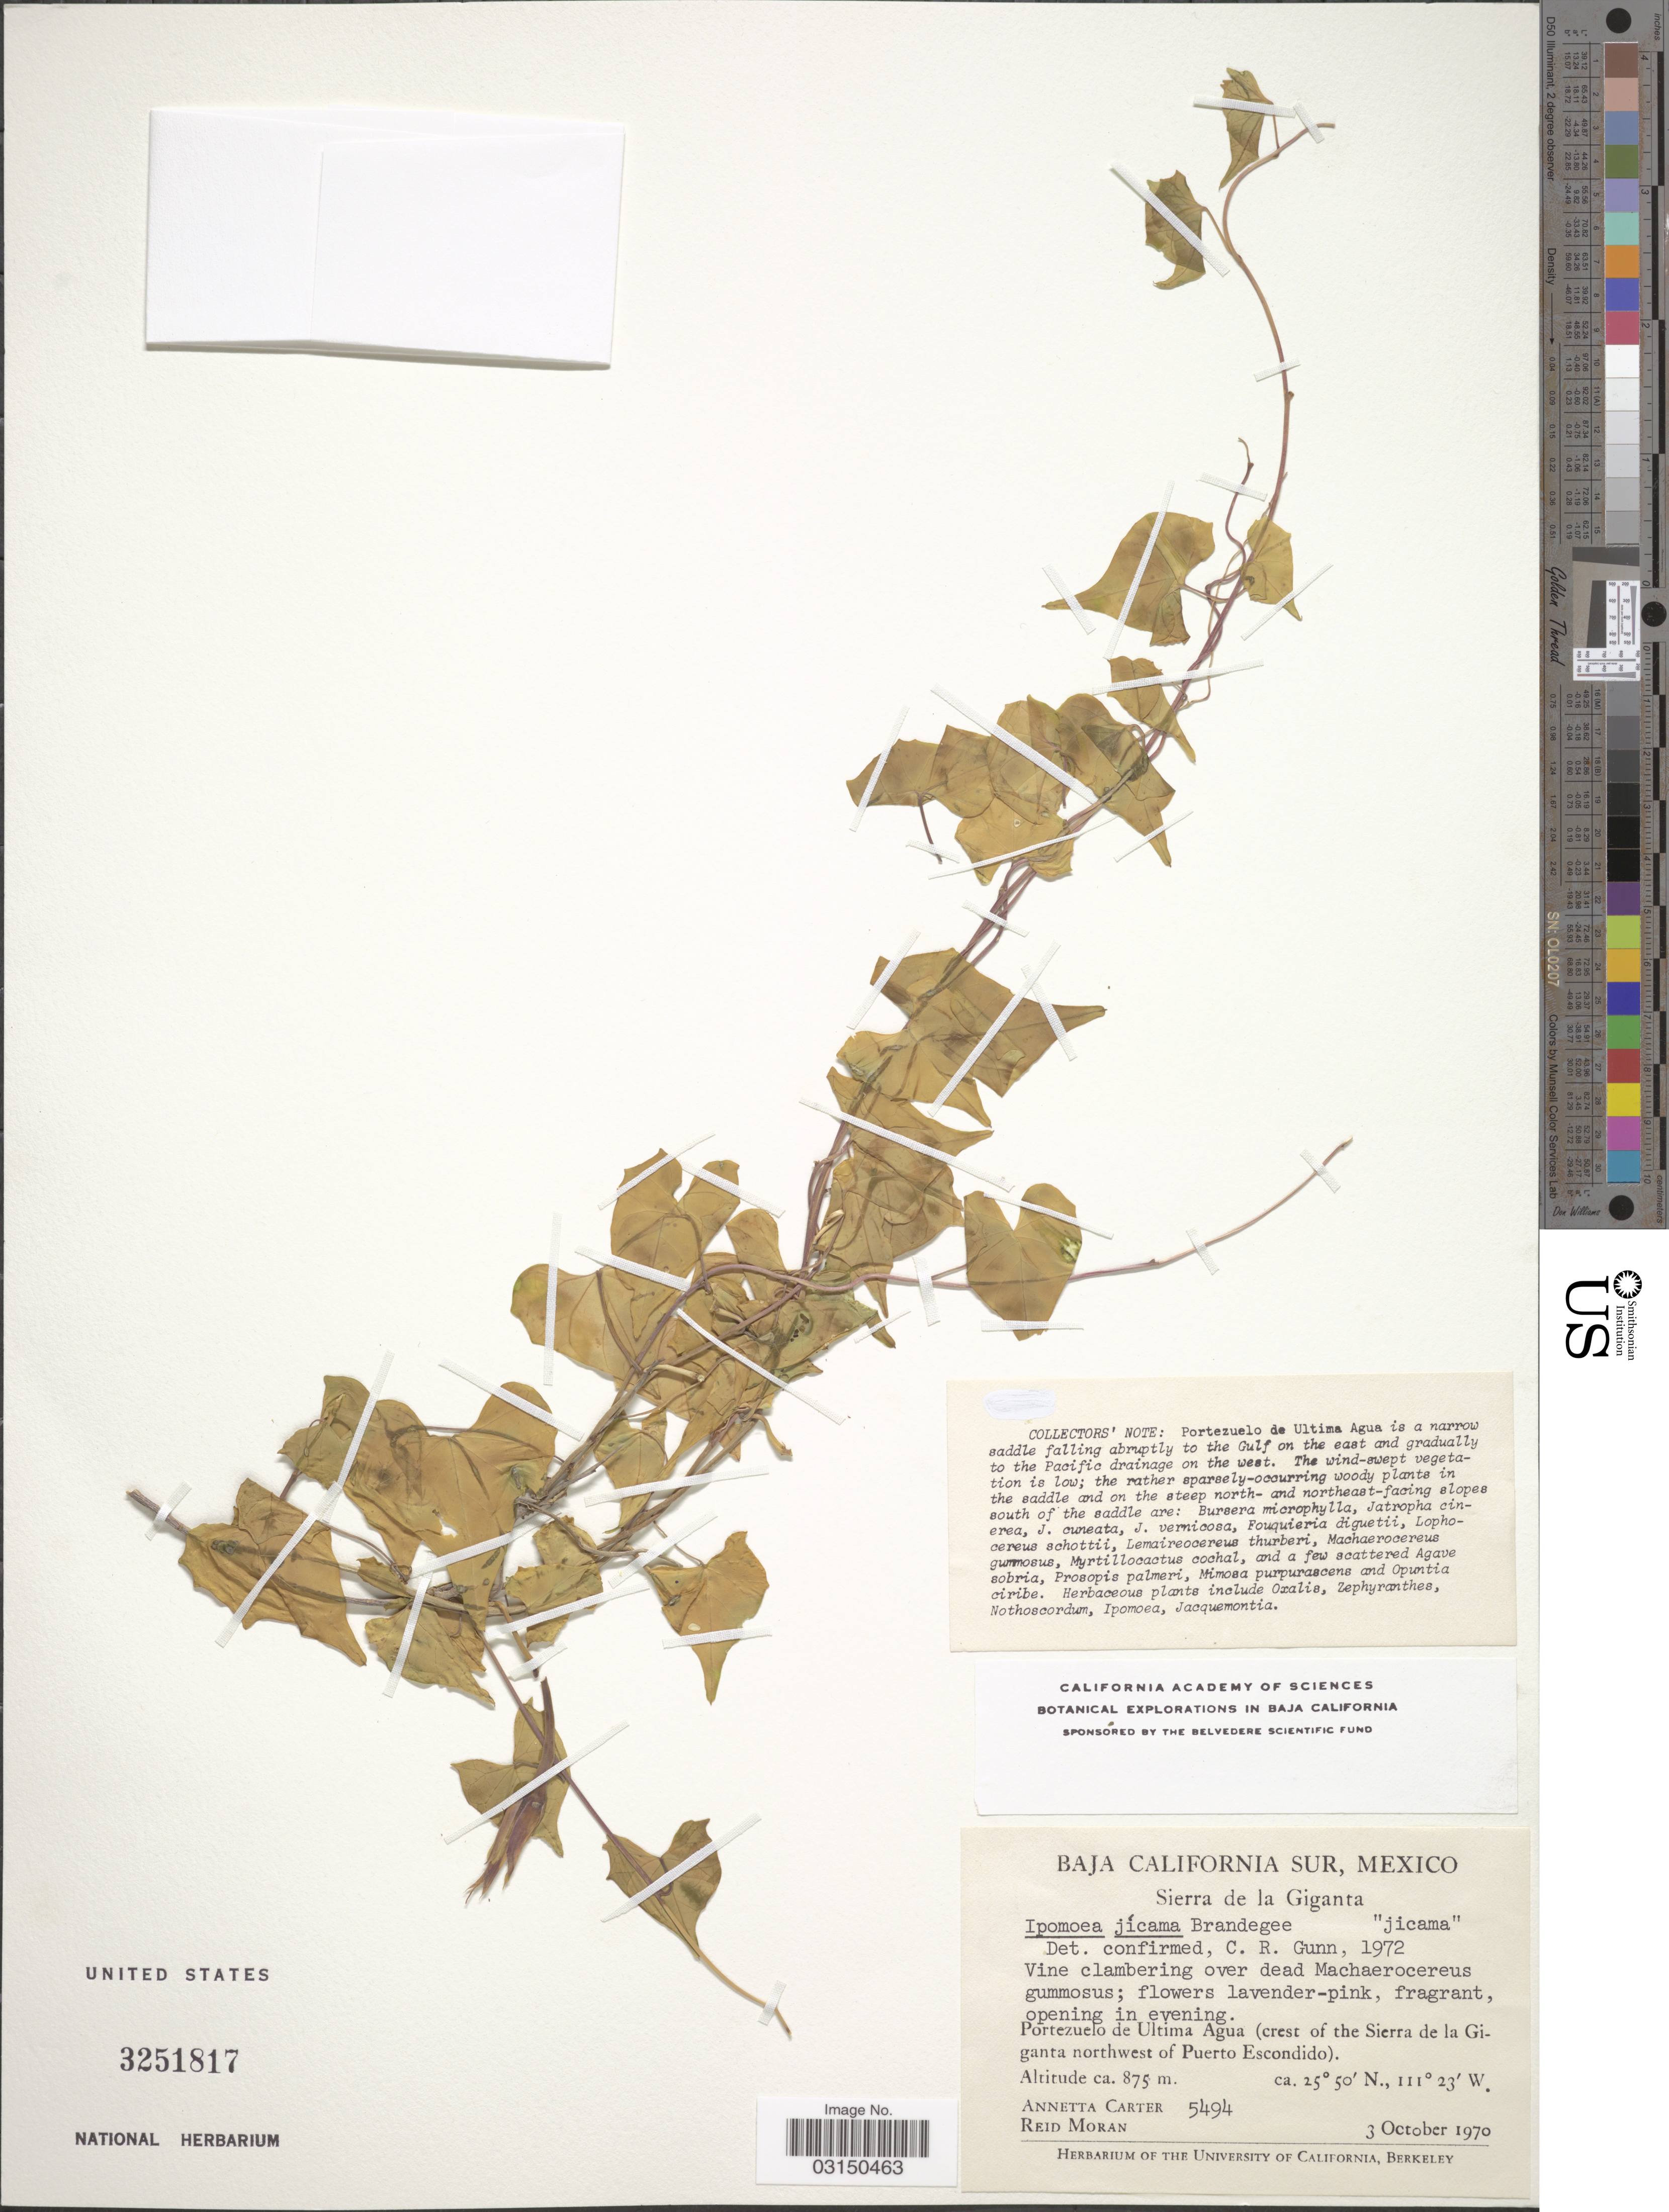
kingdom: Plantae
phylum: Tracheophyta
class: Magnoliopsida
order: Solanales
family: Convolvulaceae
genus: Ipomoea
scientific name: Ipomoea jicama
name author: Brandegee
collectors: A. Carter & R. Moran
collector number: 5494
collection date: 1970-10-03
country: Mexico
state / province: Baja California Sur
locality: Sierra de la Giganta. Portezuelo de Ultima Agua (crest of the Sierra de la Giganta northwest of Puerto Escondido).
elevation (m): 875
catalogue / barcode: US 3251817